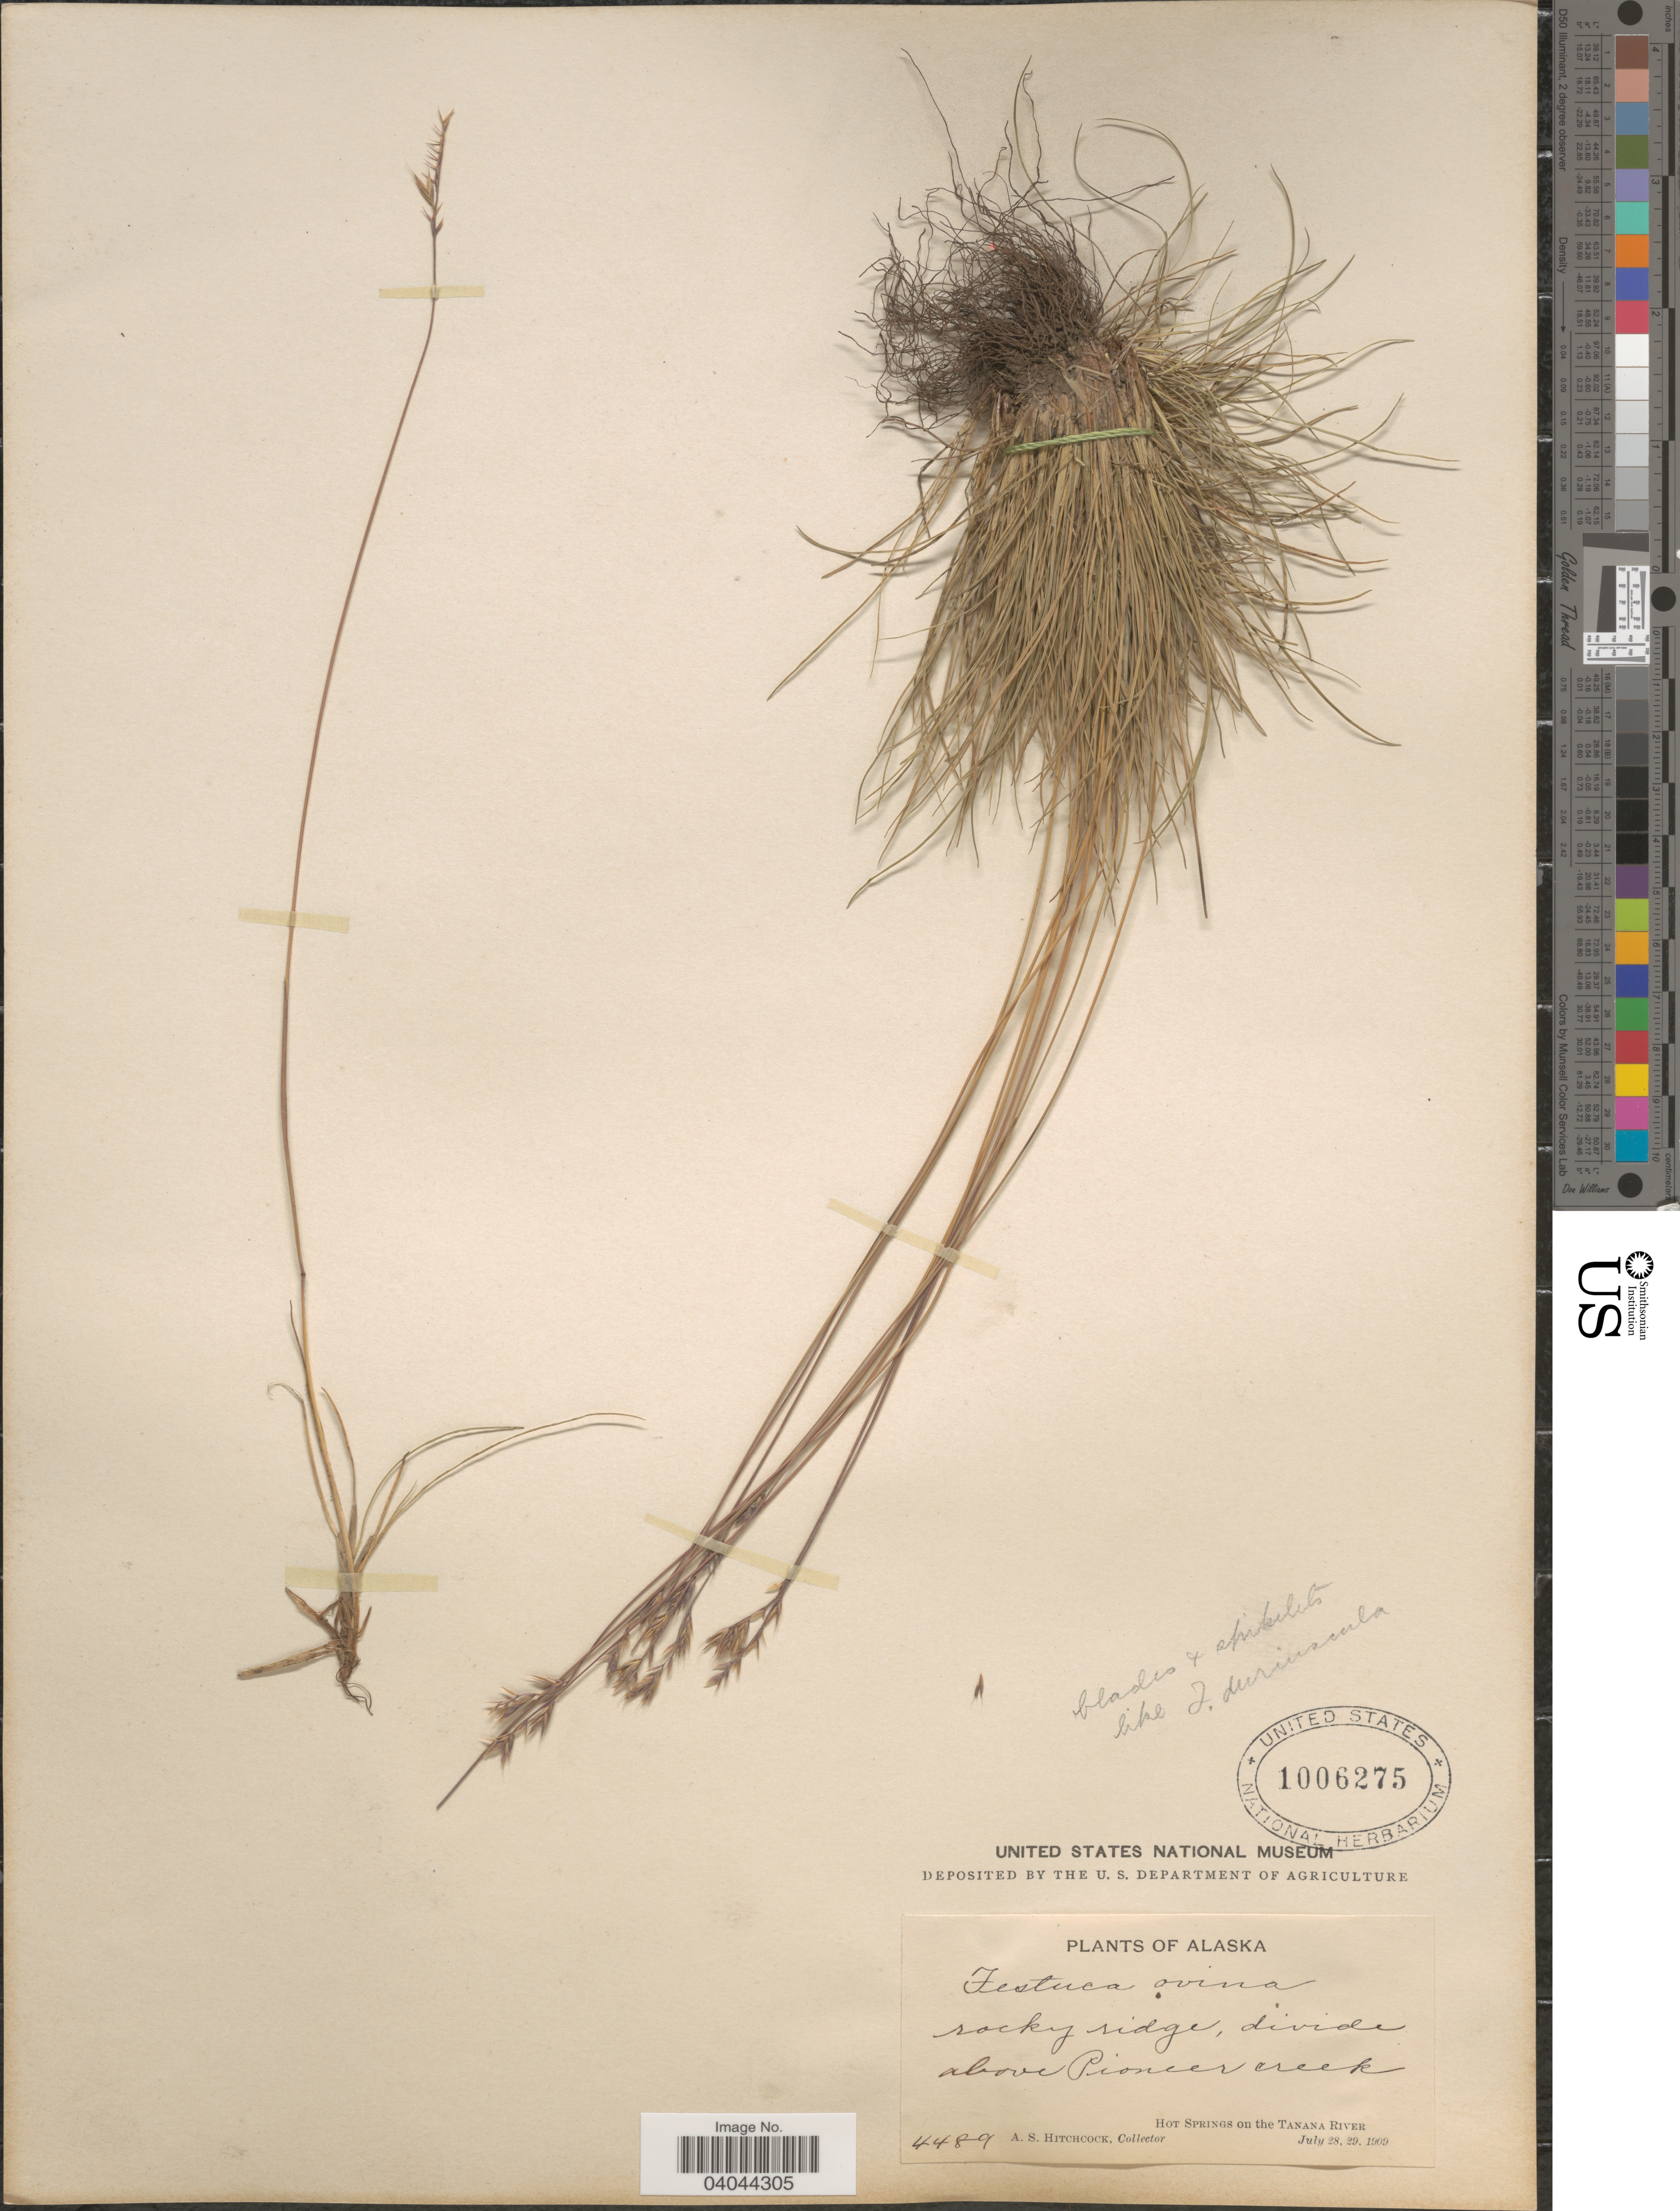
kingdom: Plantae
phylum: Tracheophyta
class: Liliopsida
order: Poales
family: Poaceae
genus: Festuca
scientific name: Festuca ovina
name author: L.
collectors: A. S. Hitchcock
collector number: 4489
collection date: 1909-07-28/1909-07-29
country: United States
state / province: Alaska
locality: Rocky ridge, divide above Pioneer creek. Hot Springs on the Tanana River.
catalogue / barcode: US 1006275